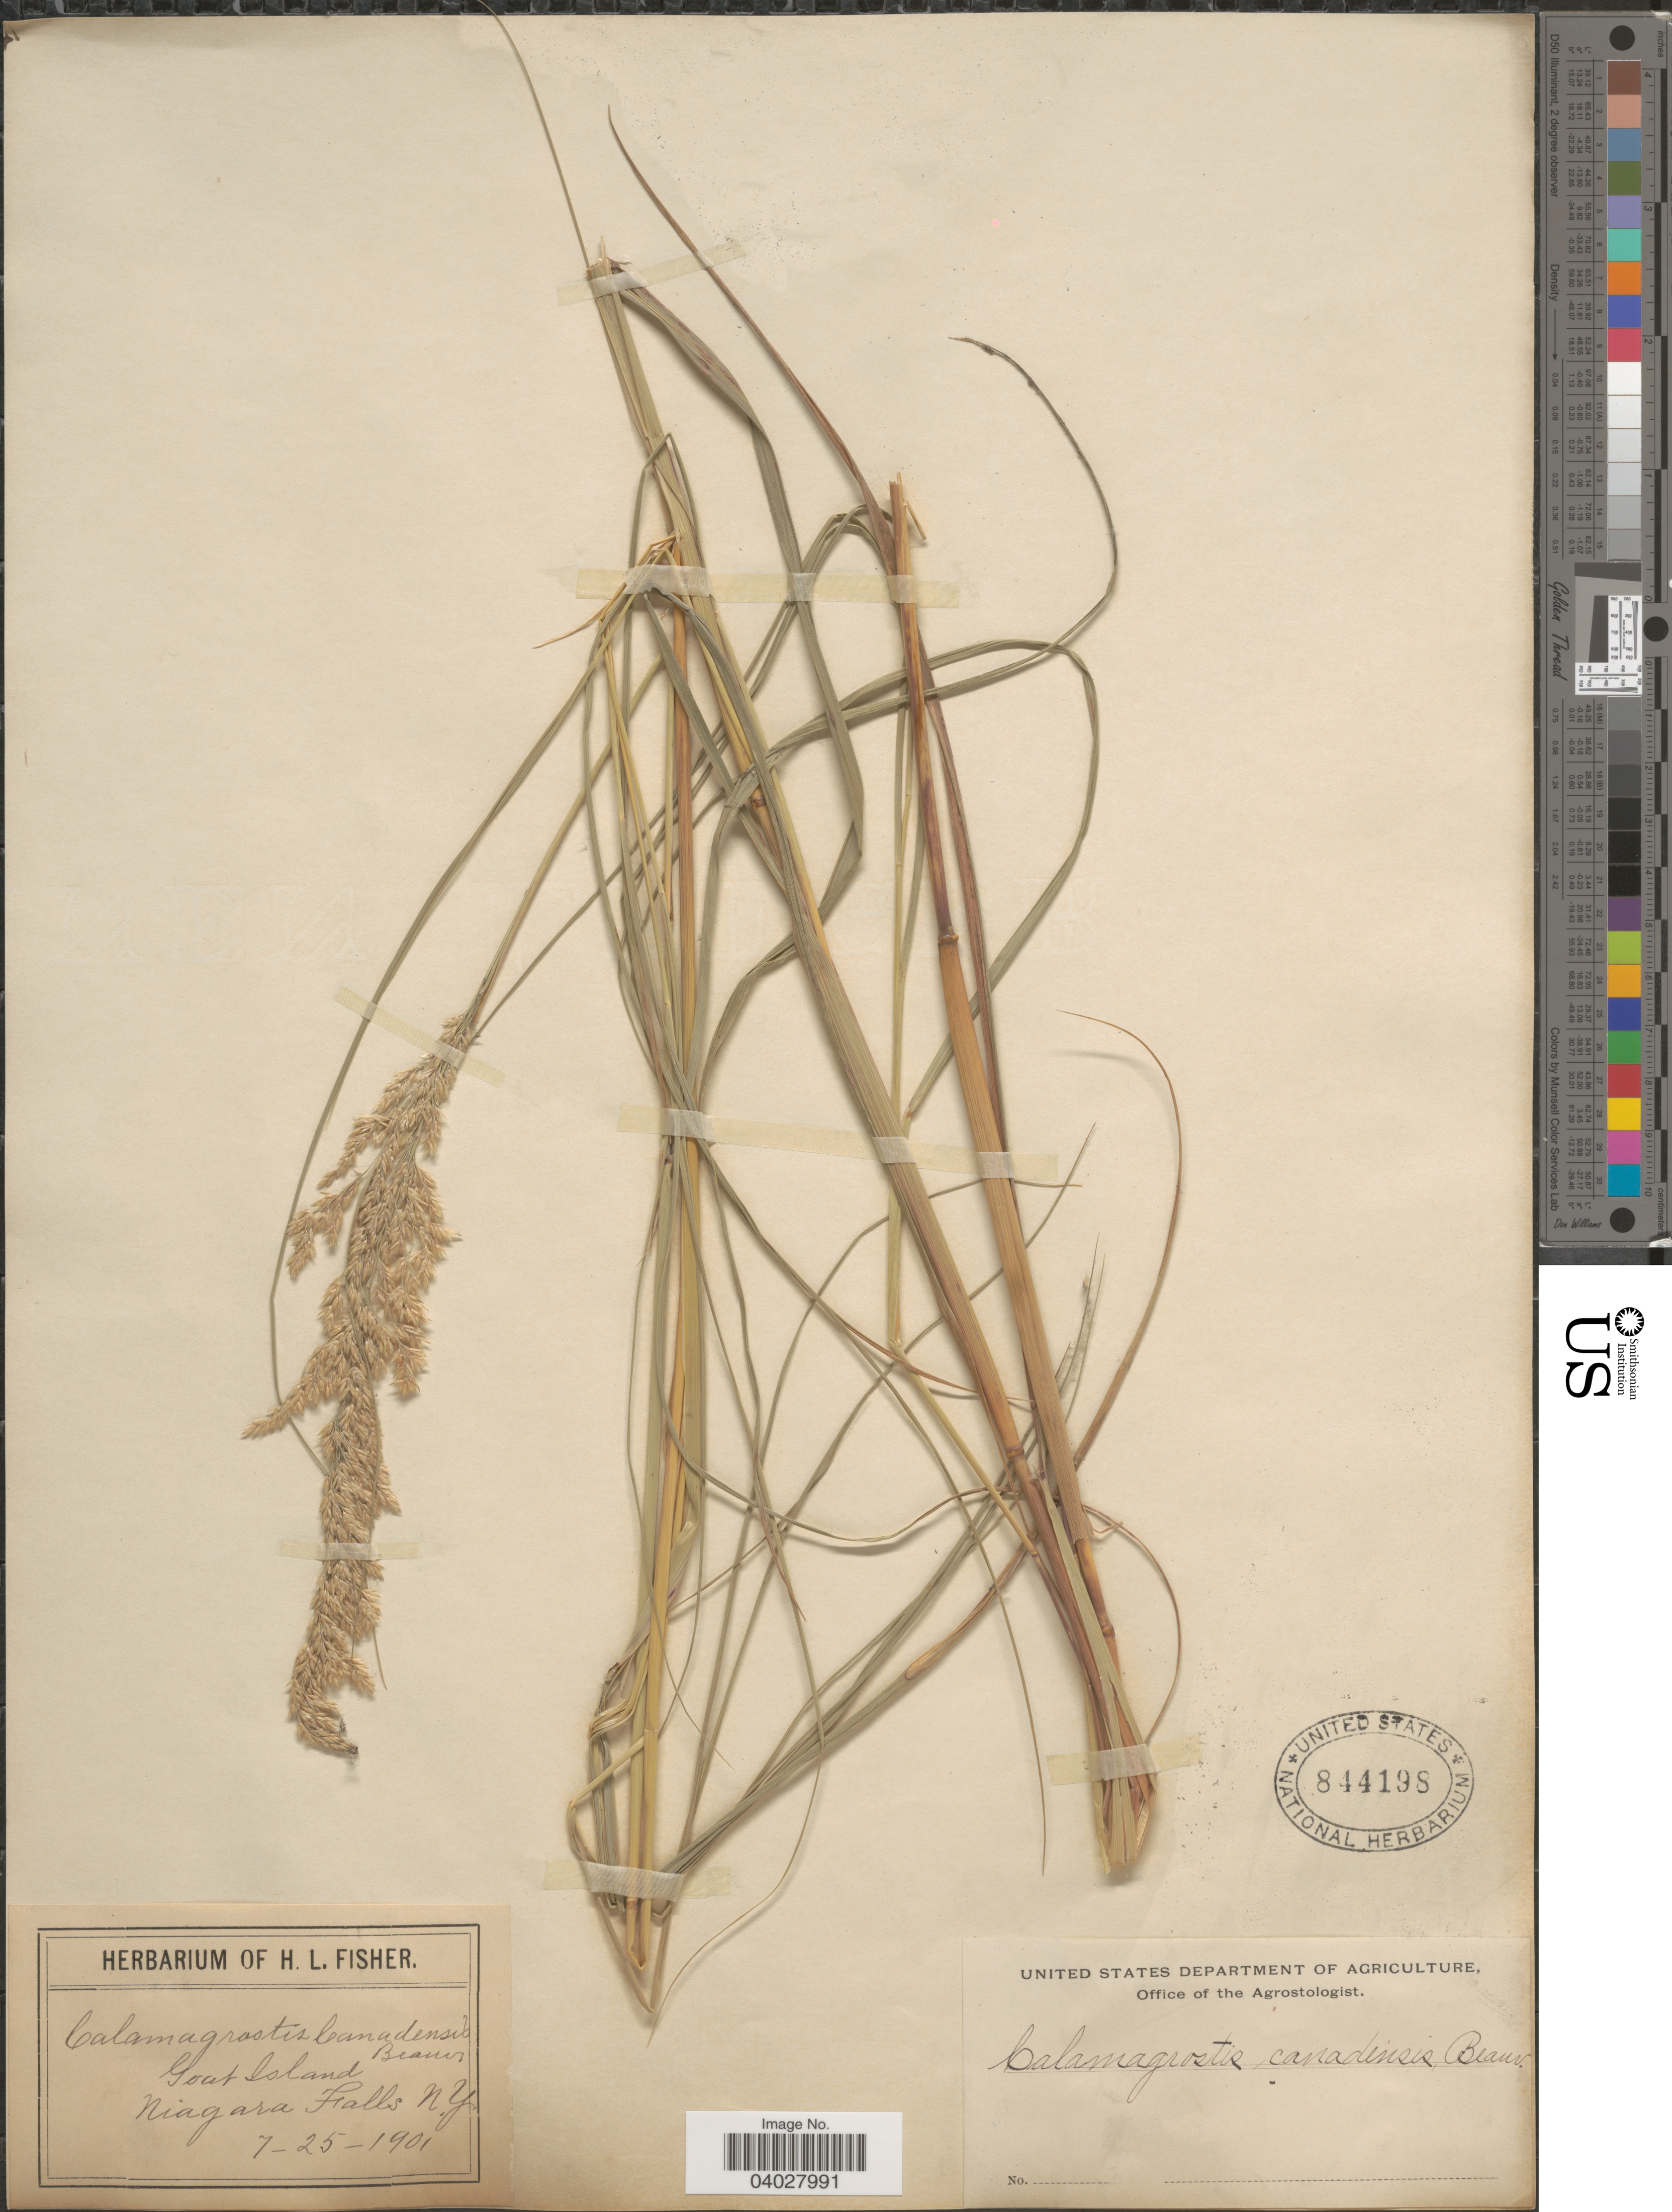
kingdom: Plantae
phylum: Tracheophyta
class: Liliopsida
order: Poales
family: Poaceae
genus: Calamagrostis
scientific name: Calamagrostis canadensis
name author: (Michx.) P. Beauv.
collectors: ex herb. of H. L. Fisher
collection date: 1901-07-25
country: United States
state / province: New York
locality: Goat Island. Niagara Falls.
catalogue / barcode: US 844198